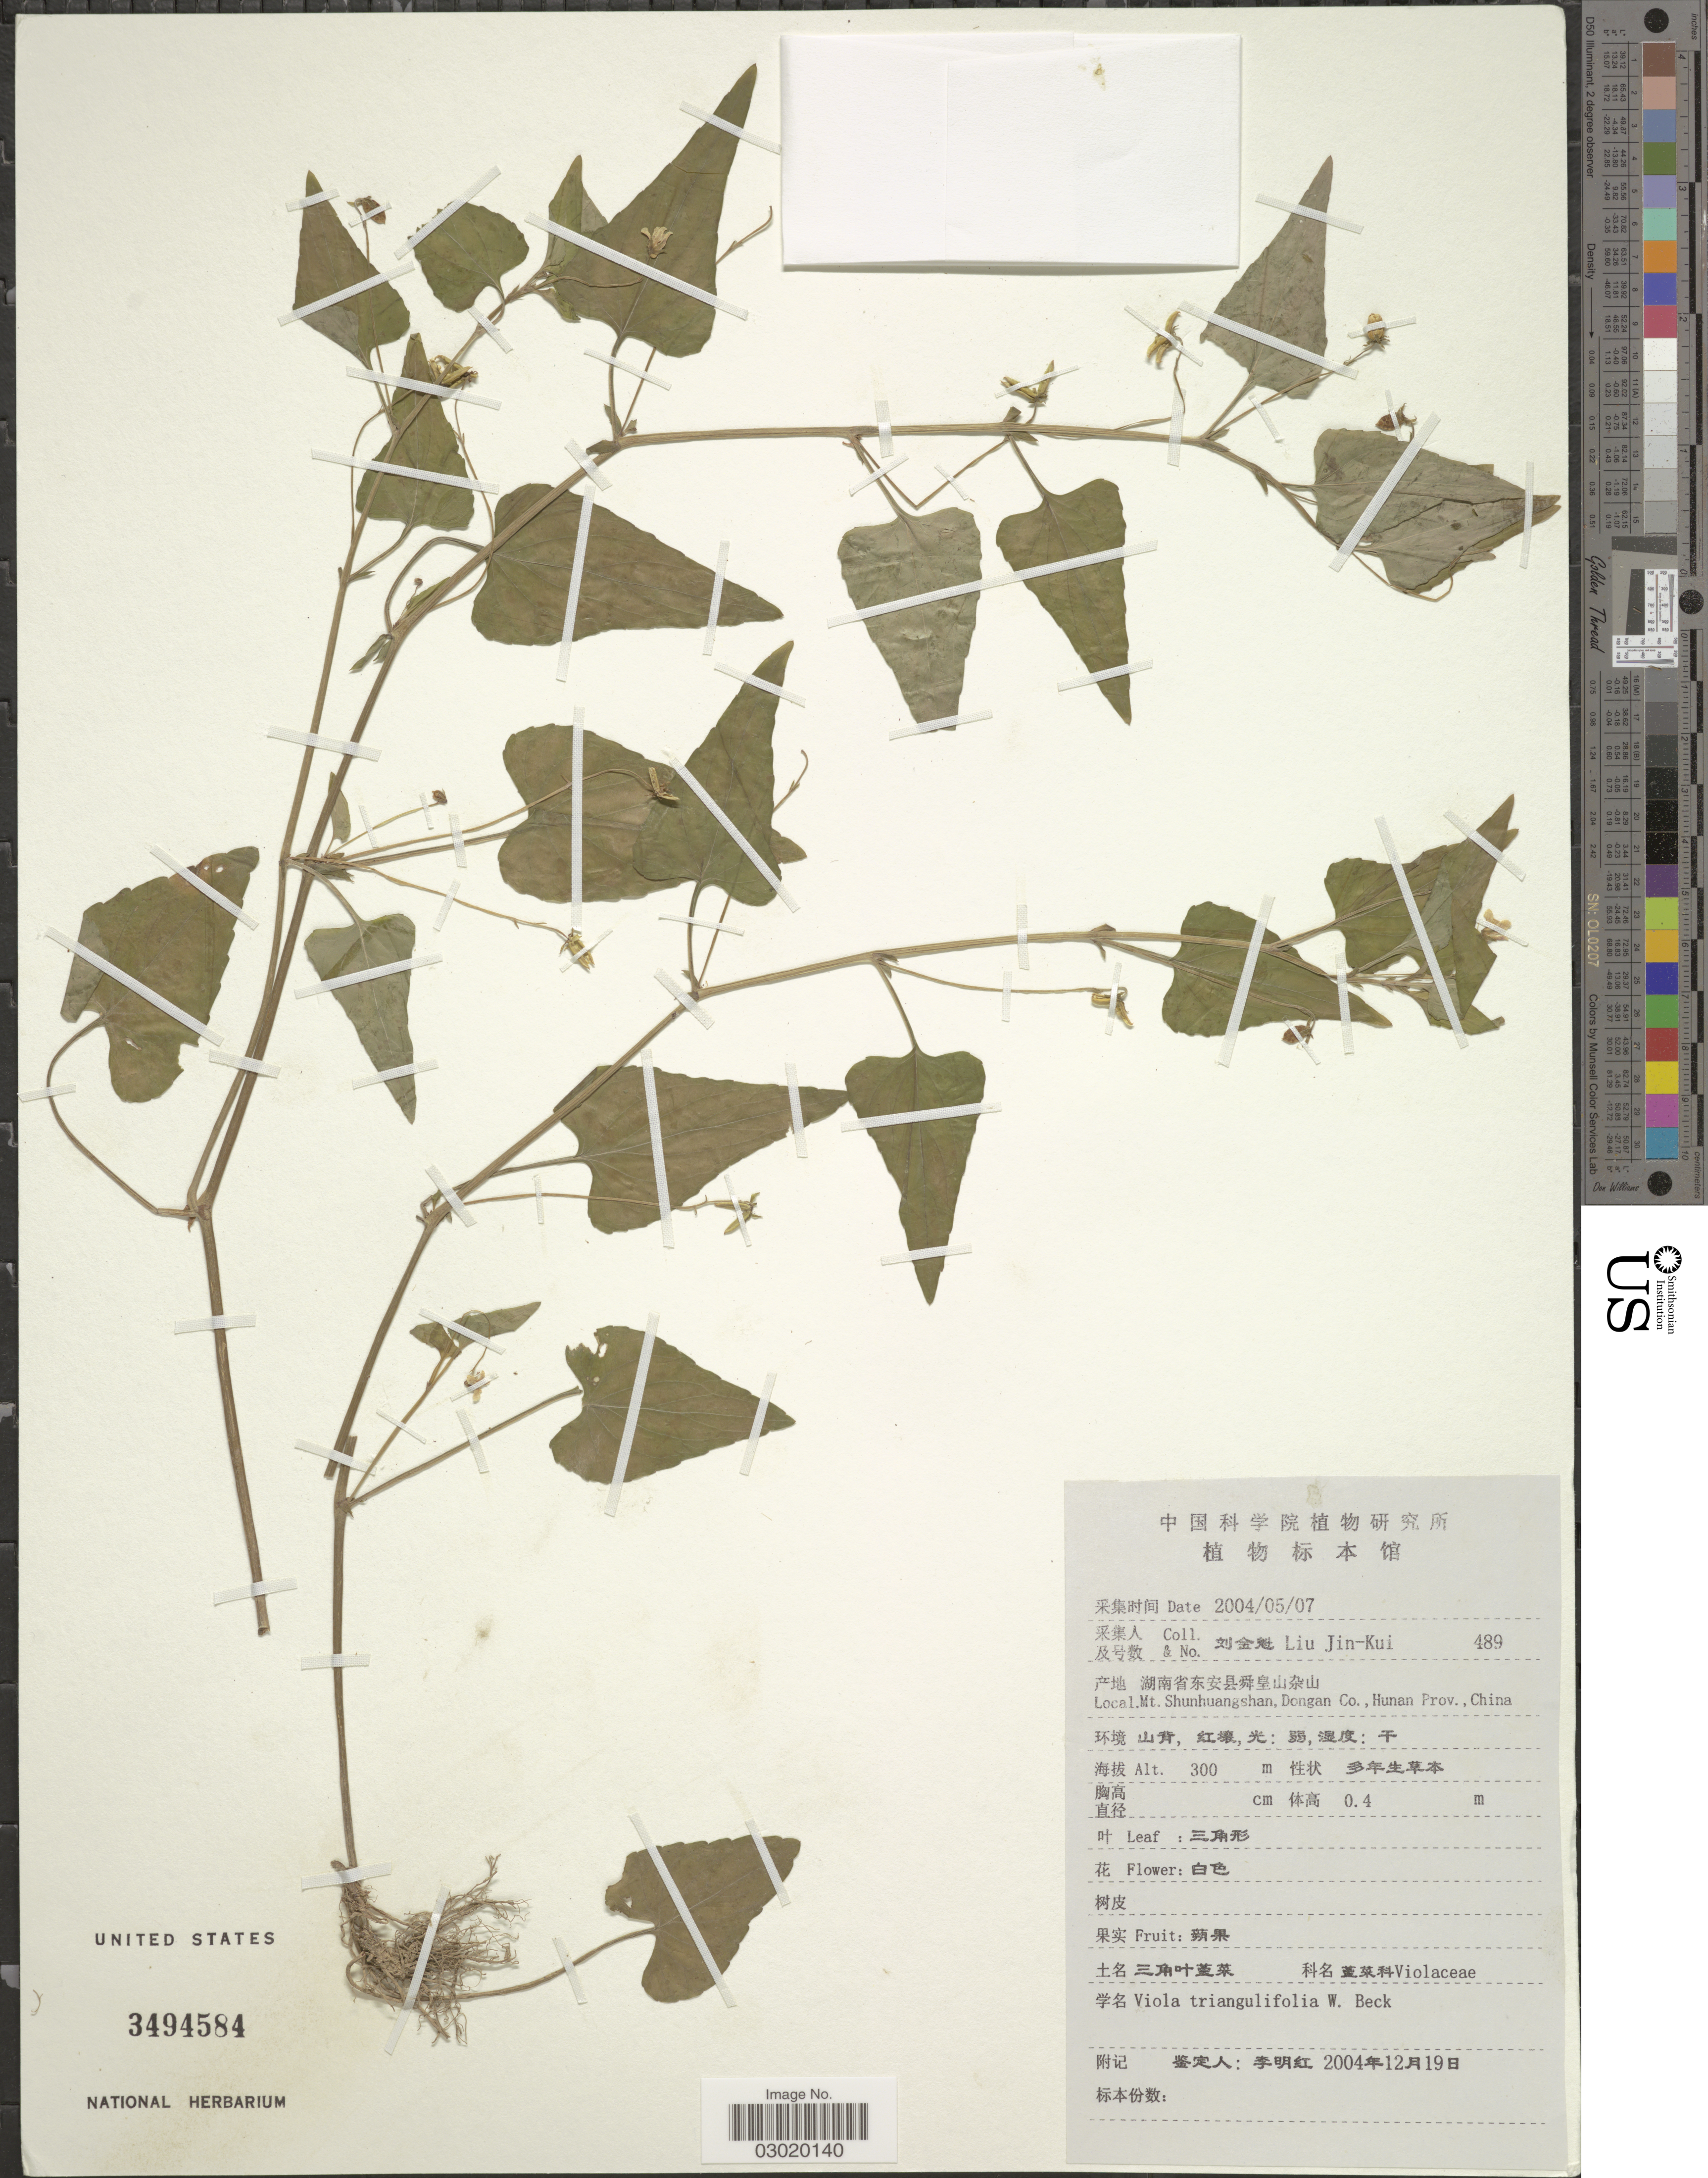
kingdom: Plantae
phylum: Tracheophyta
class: Magnoliopsida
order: Malpighiales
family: Violaceae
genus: Viola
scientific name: Viola triangulifolia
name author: W. Becker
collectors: Liu Jin-Kui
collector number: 489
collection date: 2004-05-07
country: China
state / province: Hunan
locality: Mt. Shunhuangshan, Dongan Co., Hunan Prov., China.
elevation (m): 300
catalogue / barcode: US 3494584